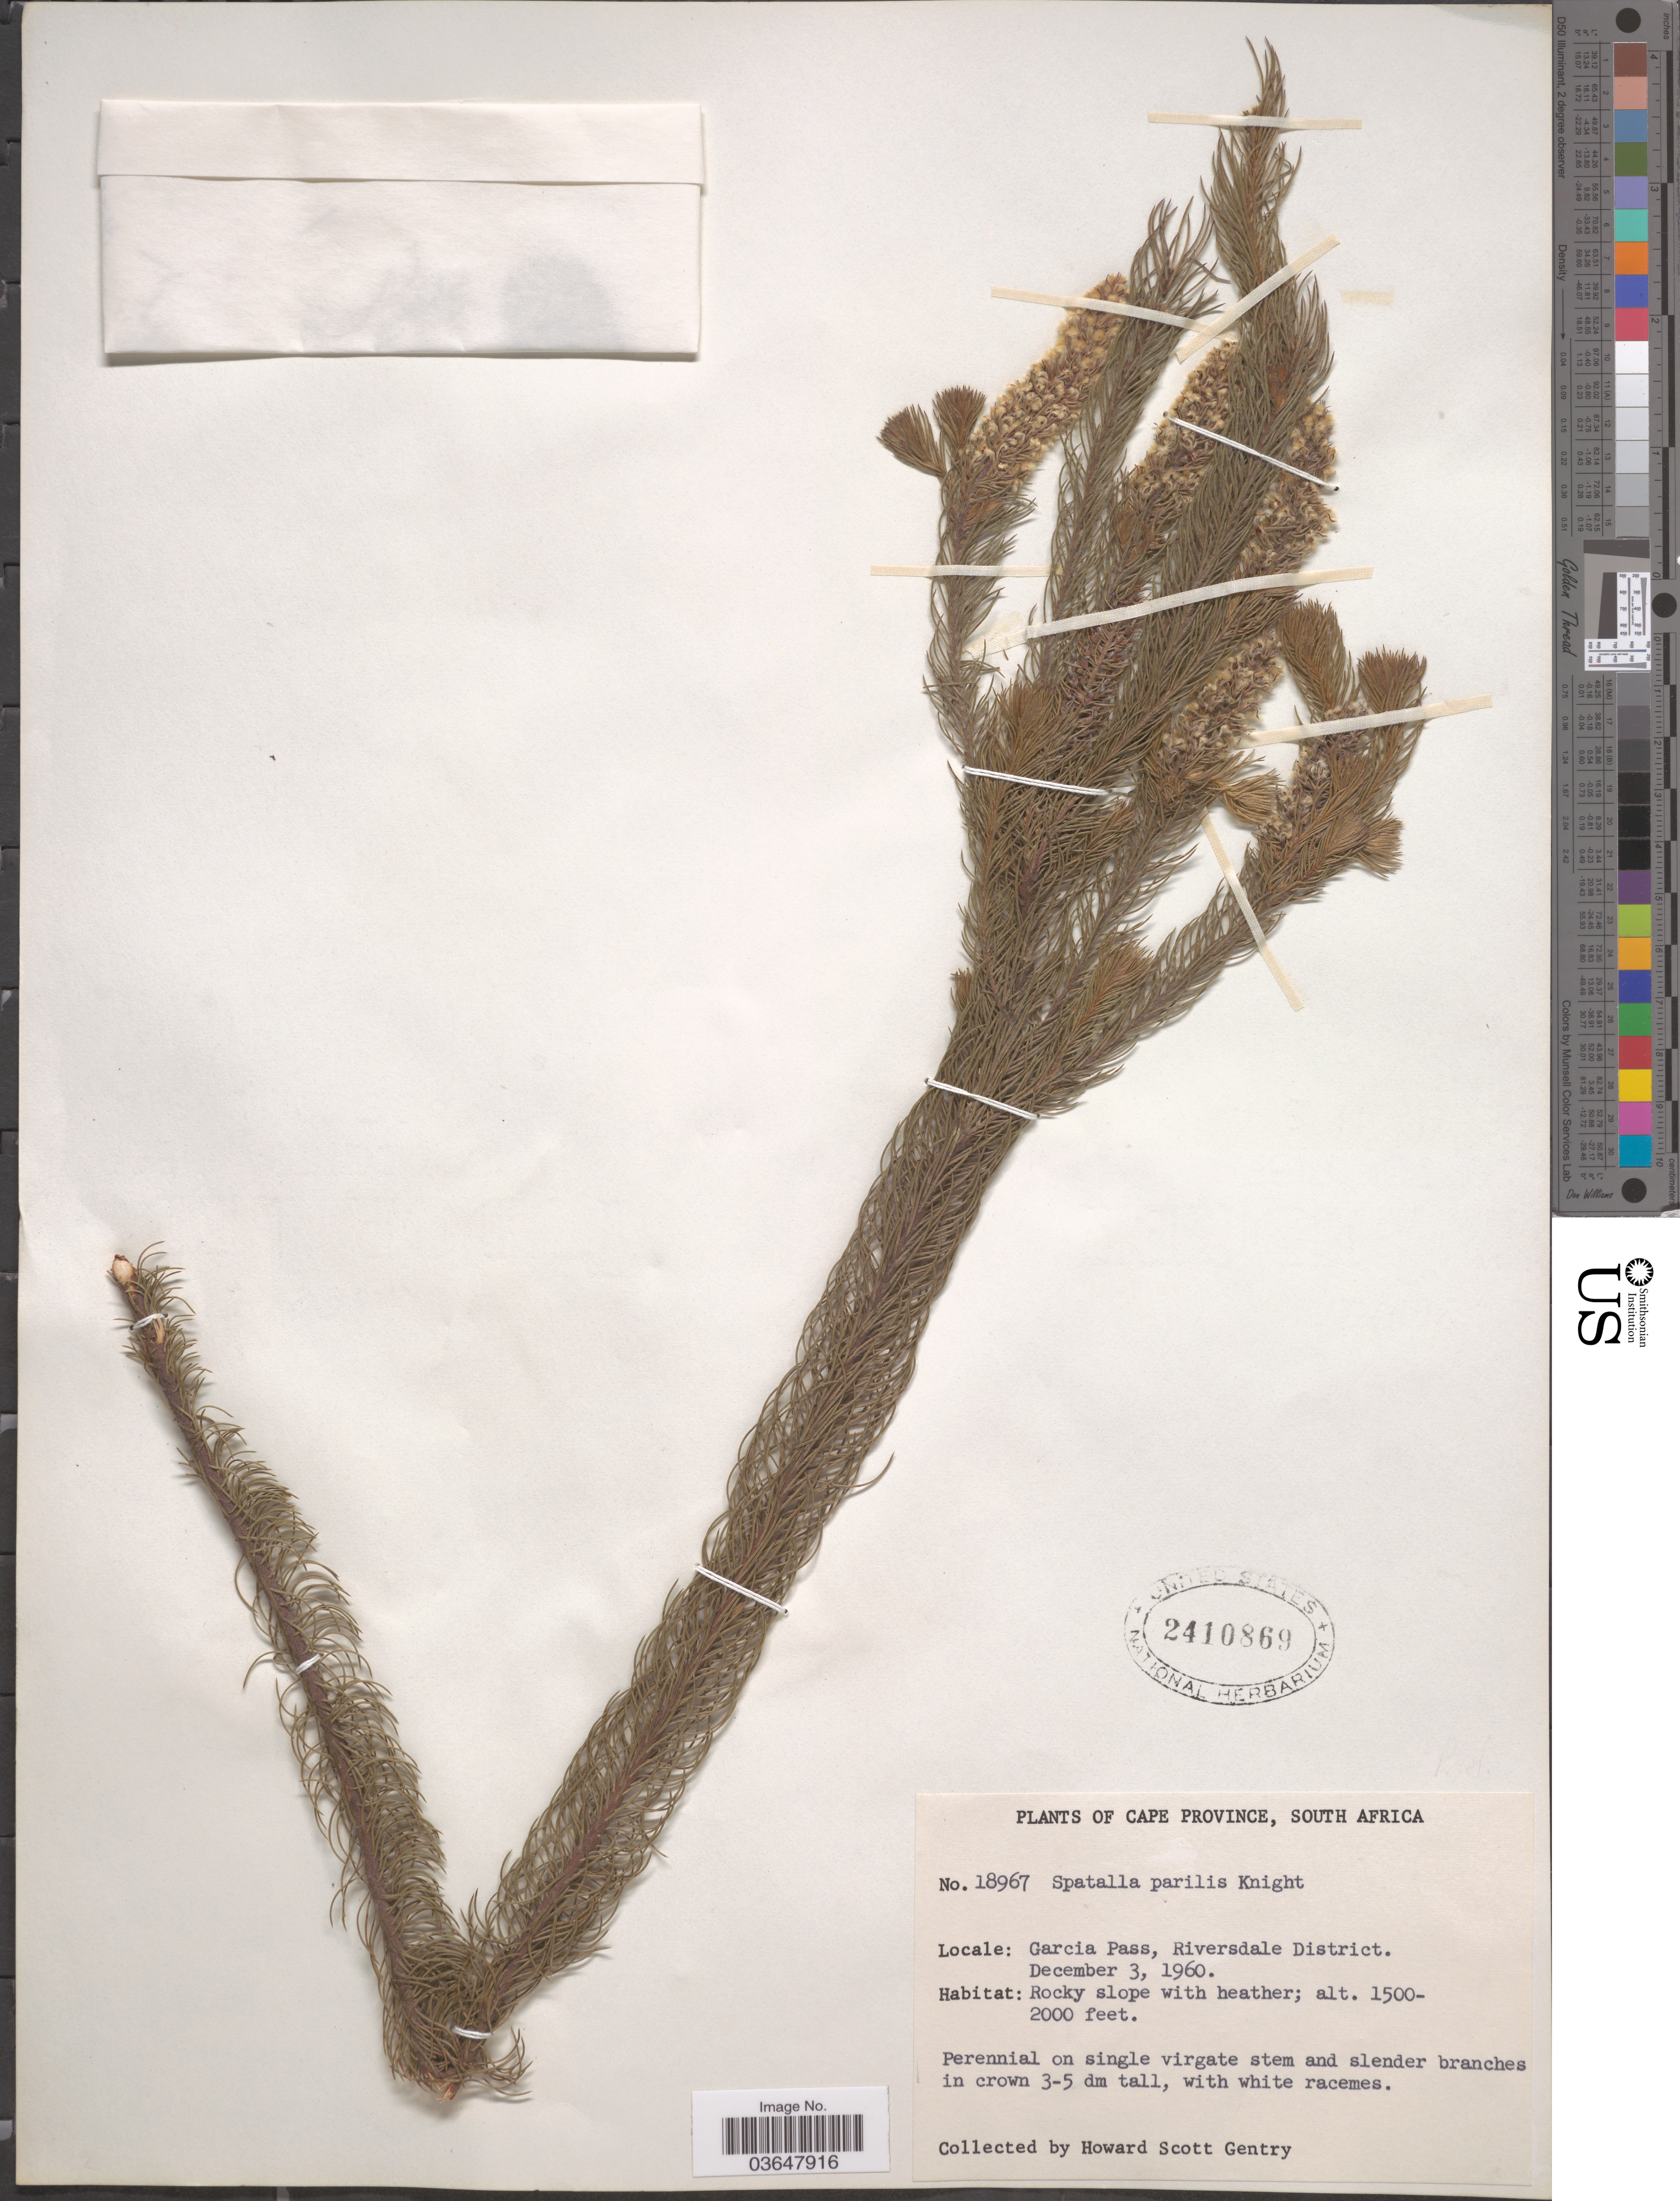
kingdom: Plantae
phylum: Tracheophyta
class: Magnoliopsida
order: Proteales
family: Proteaceae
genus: Spatalla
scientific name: Spatalla parilis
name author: Salisb. ex Knight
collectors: H. S. Gentry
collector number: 18967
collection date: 1960-12-03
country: South Africa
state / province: Western Cape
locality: Garcia Pass, Riversdale District.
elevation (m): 457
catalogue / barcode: US 2410869